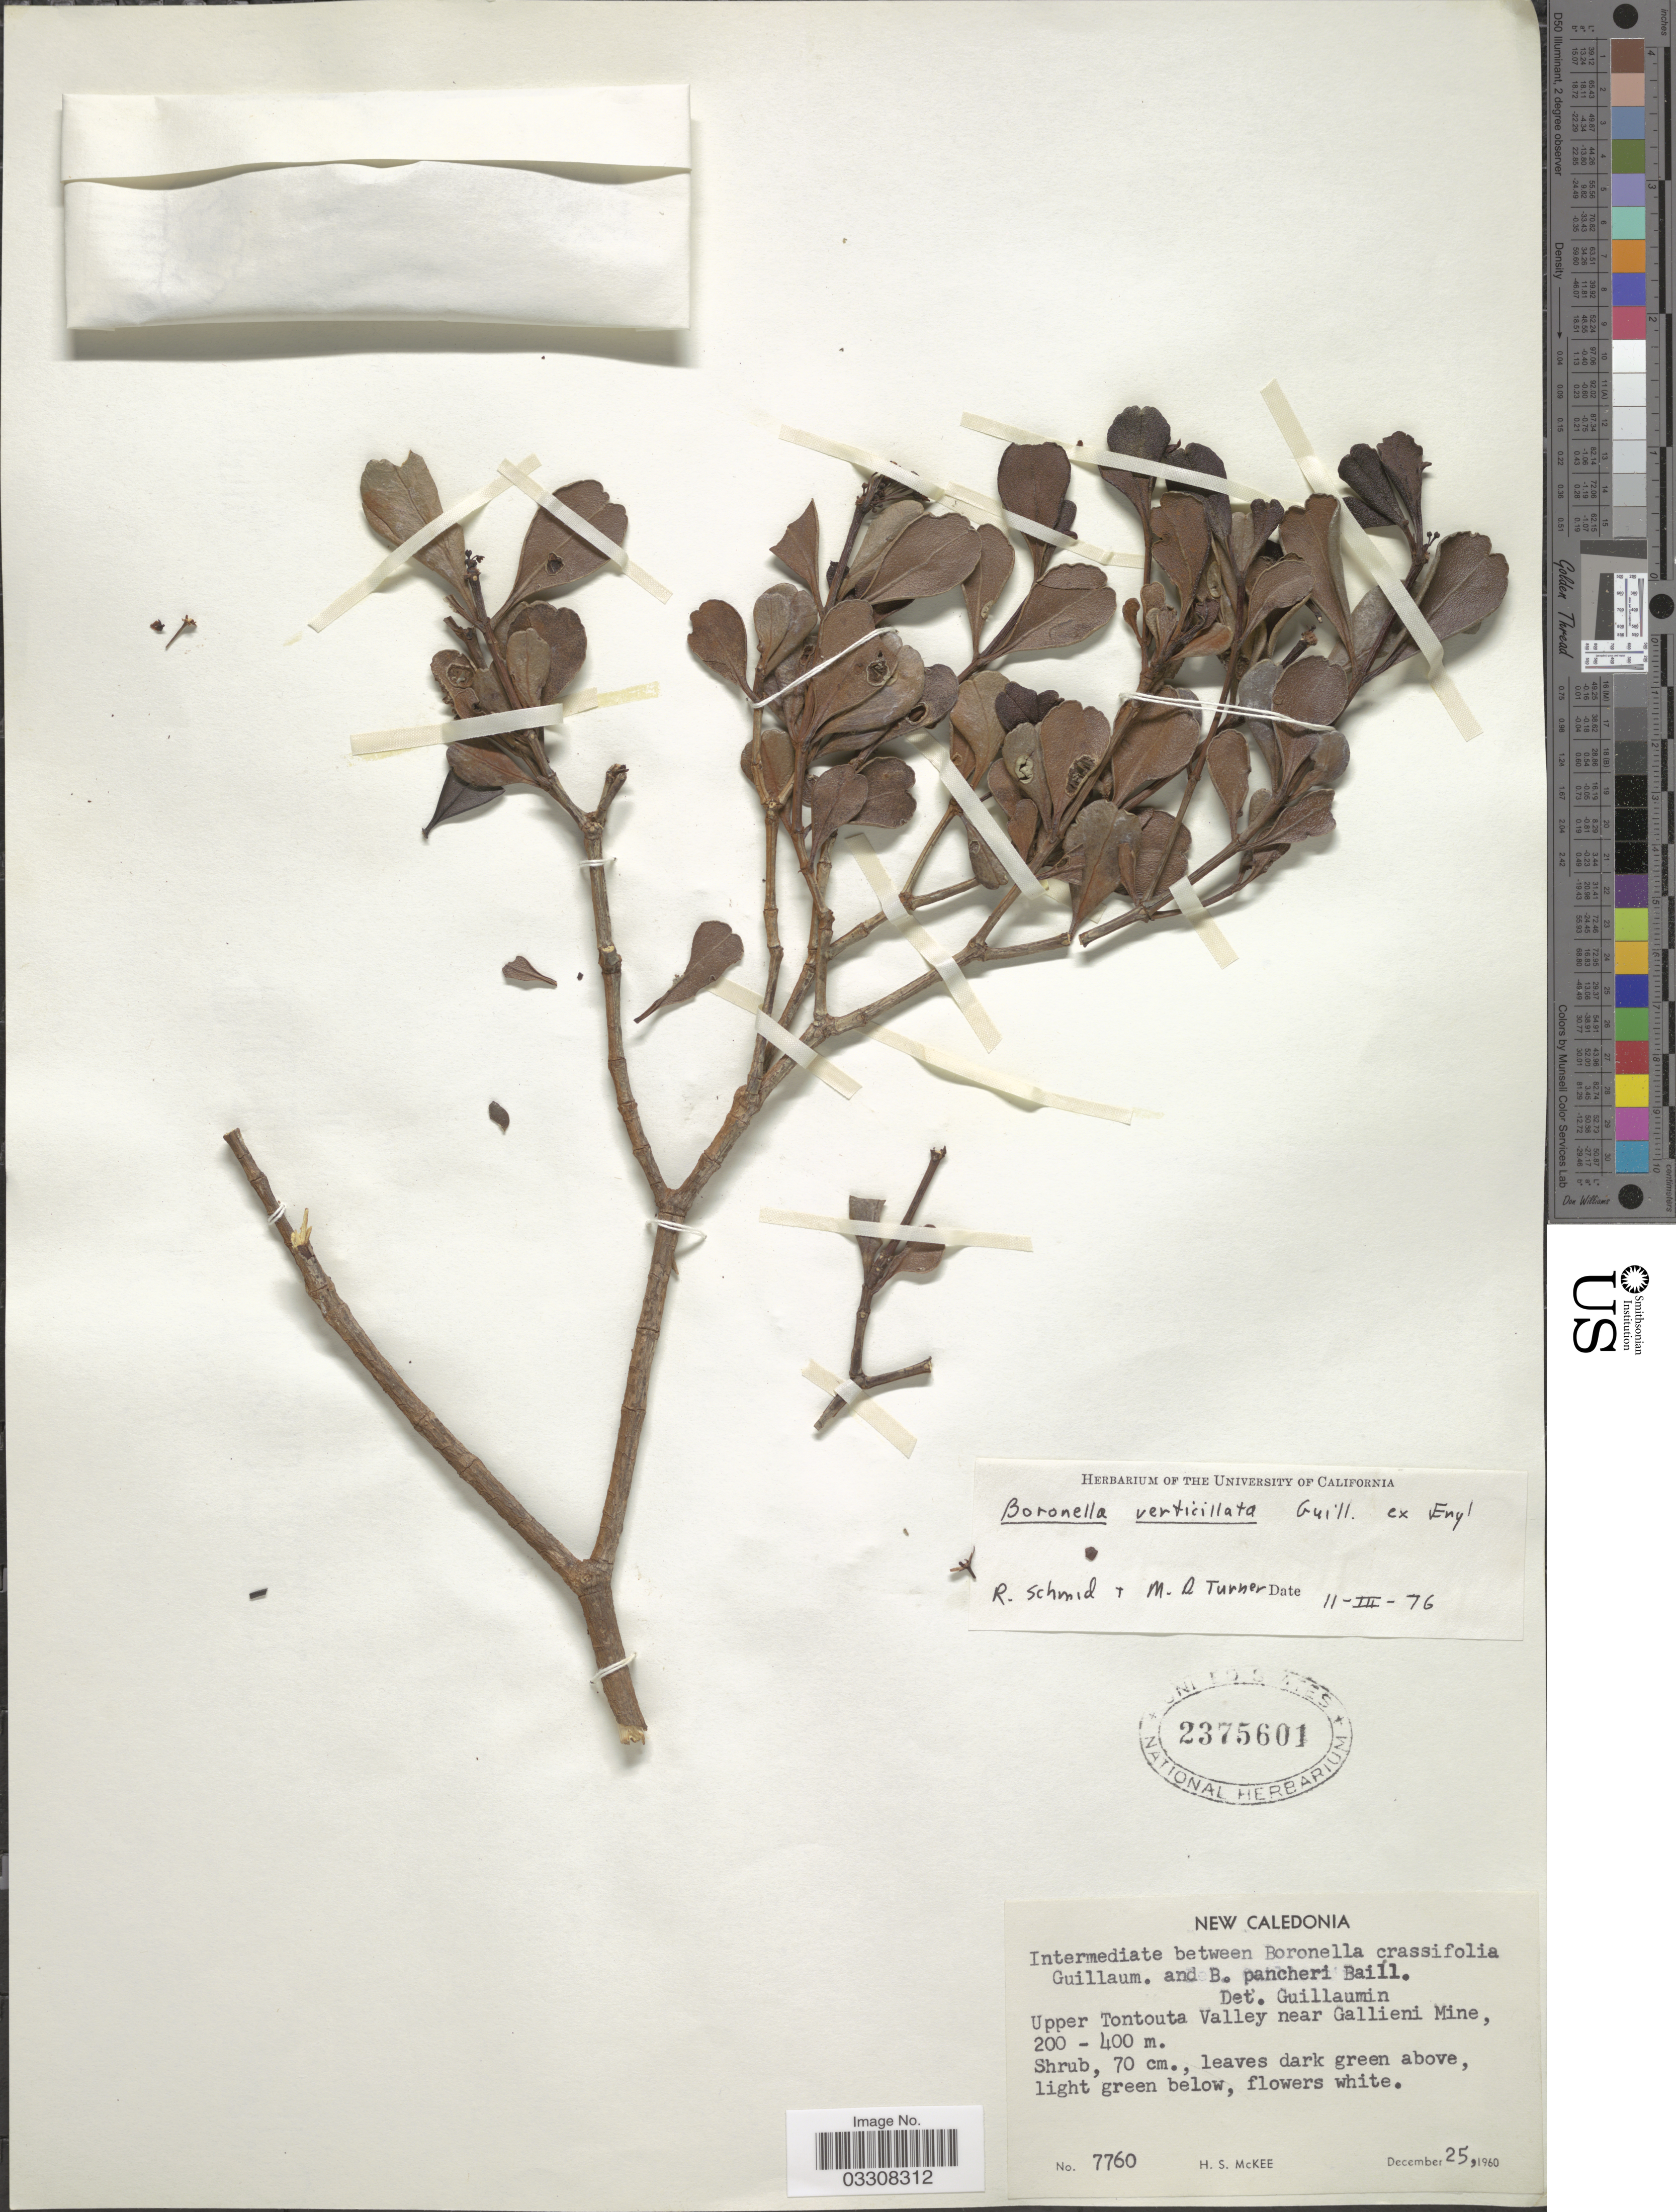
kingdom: Plantae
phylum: Tracheophyta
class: Magnoliopsida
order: Sapindales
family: Rutaceae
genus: Boronia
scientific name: Boronia parviflora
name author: Sm.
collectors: H. S. McKee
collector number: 7760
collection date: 1960-12-25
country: New Caledonia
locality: Upper Tontouta Valley near Gallieni Mine.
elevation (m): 200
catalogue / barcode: US 2375601